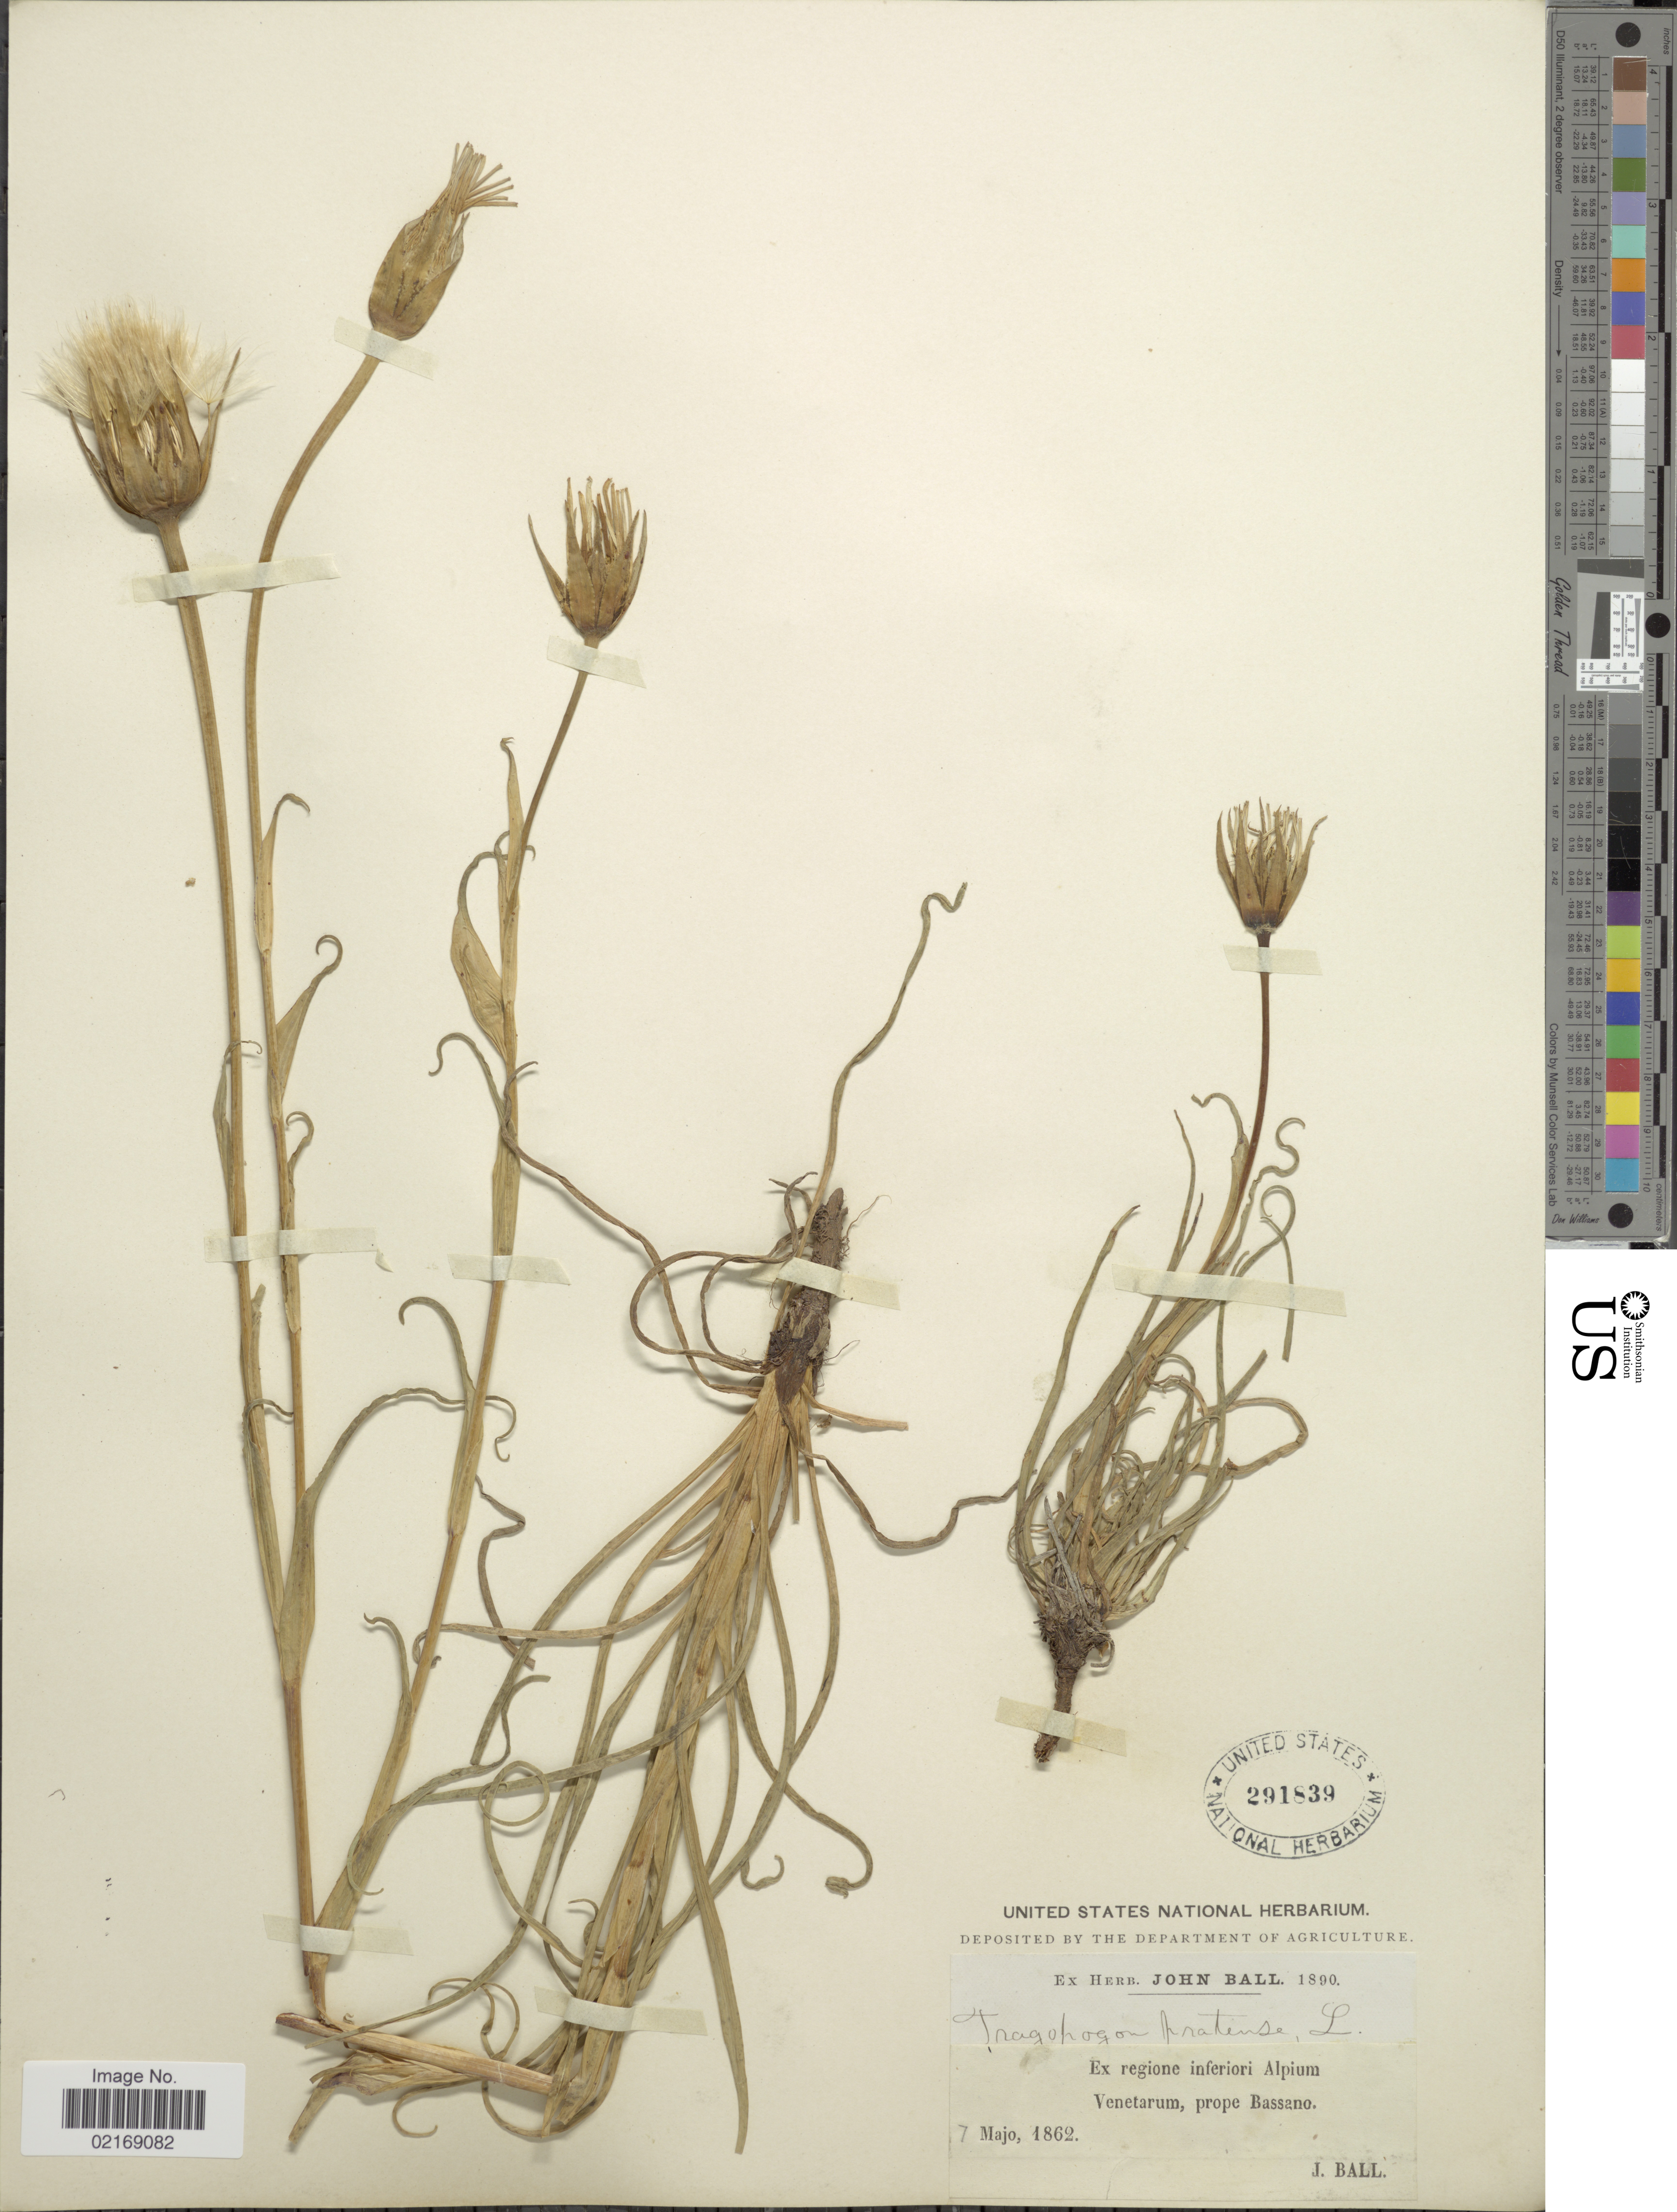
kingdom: Plantae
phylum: Tracheophyta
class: Magnoliopsida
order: Asterales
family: Asteraceae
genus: Tragopogon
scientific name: Tragopogon pratensis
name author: L.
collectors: J. Ball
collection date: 1862-05-07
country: Italy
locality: Ex regione inferiori Alpium Venetarum, prope Bassano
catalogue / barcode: US 291839